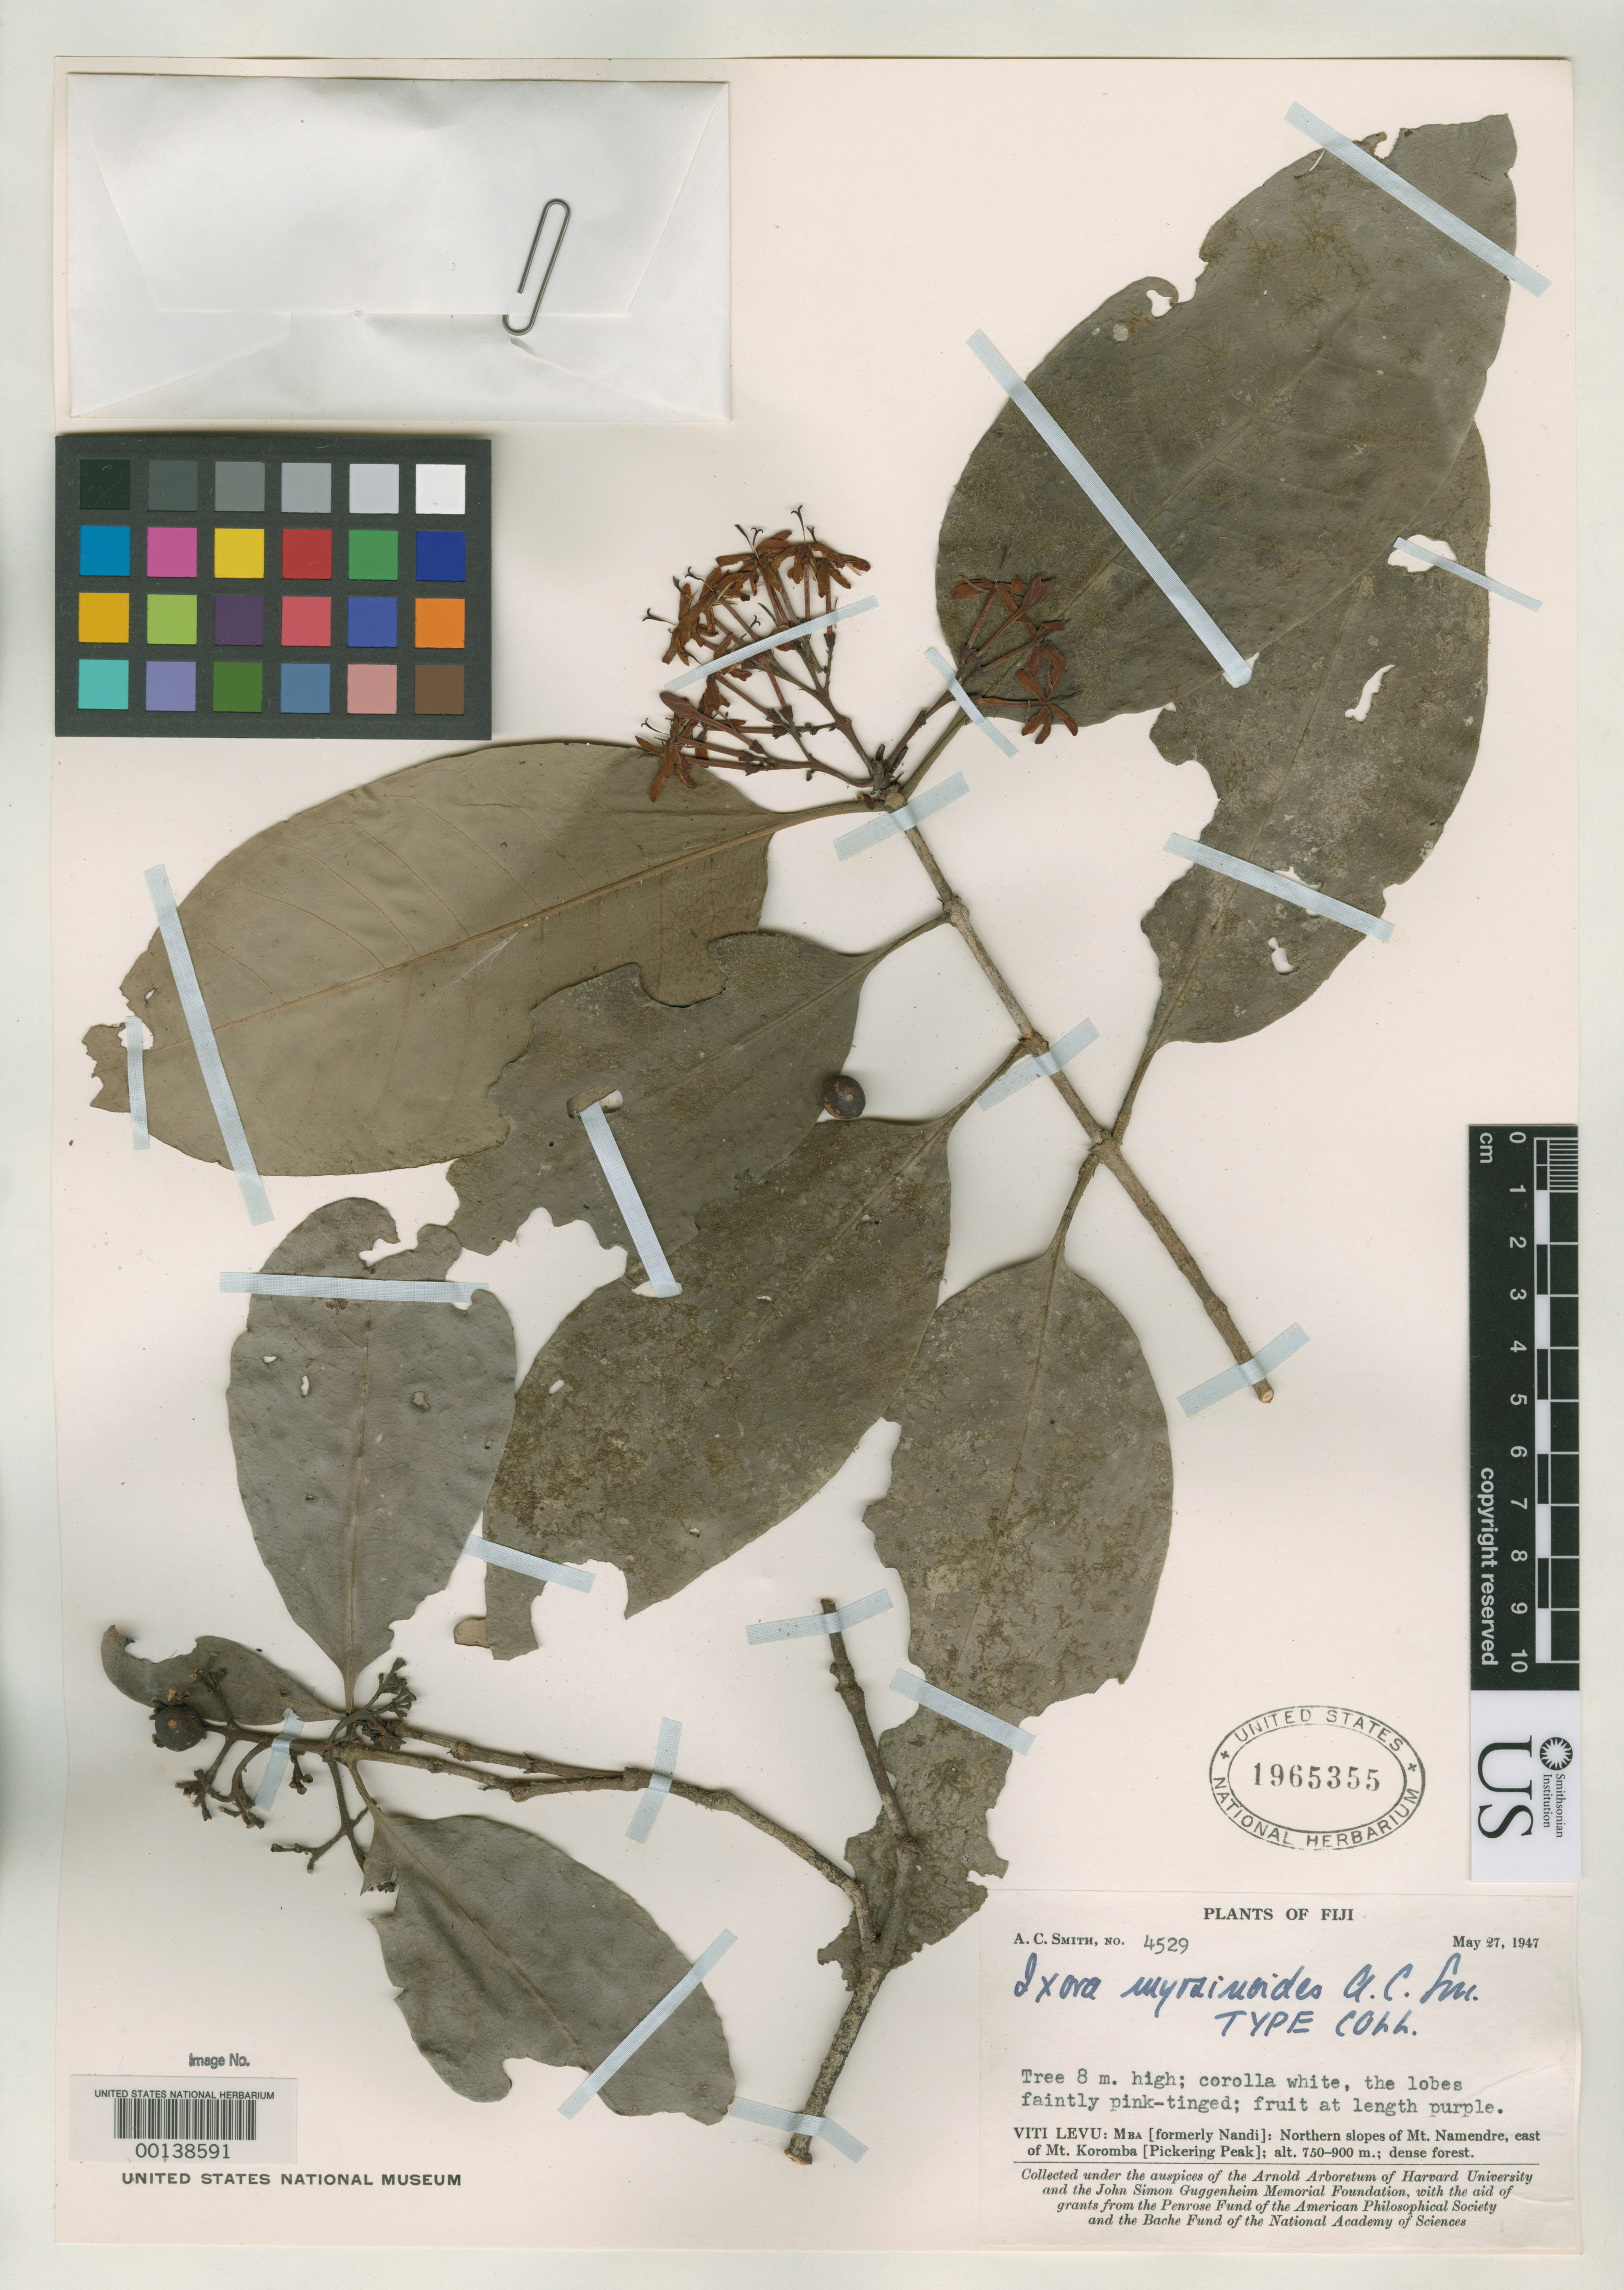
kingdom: Plantae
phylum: Tracheophyta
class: Magnoliopsida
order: Gentianales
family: Rubiaceae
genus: Ixora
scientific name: Ixora myrsinoides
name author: A.C. Sm.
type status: Isotype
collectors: A. C. Smith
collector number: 4529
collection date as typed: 27 May 1947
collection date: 1947-05-27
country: Fiji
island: Viti Levu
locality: Mba, N slope of Mt. Namendre, E of Mt. Koromba, Pickering Peak. [Viti Levu Group]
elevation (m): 750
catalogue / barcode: US 1965355